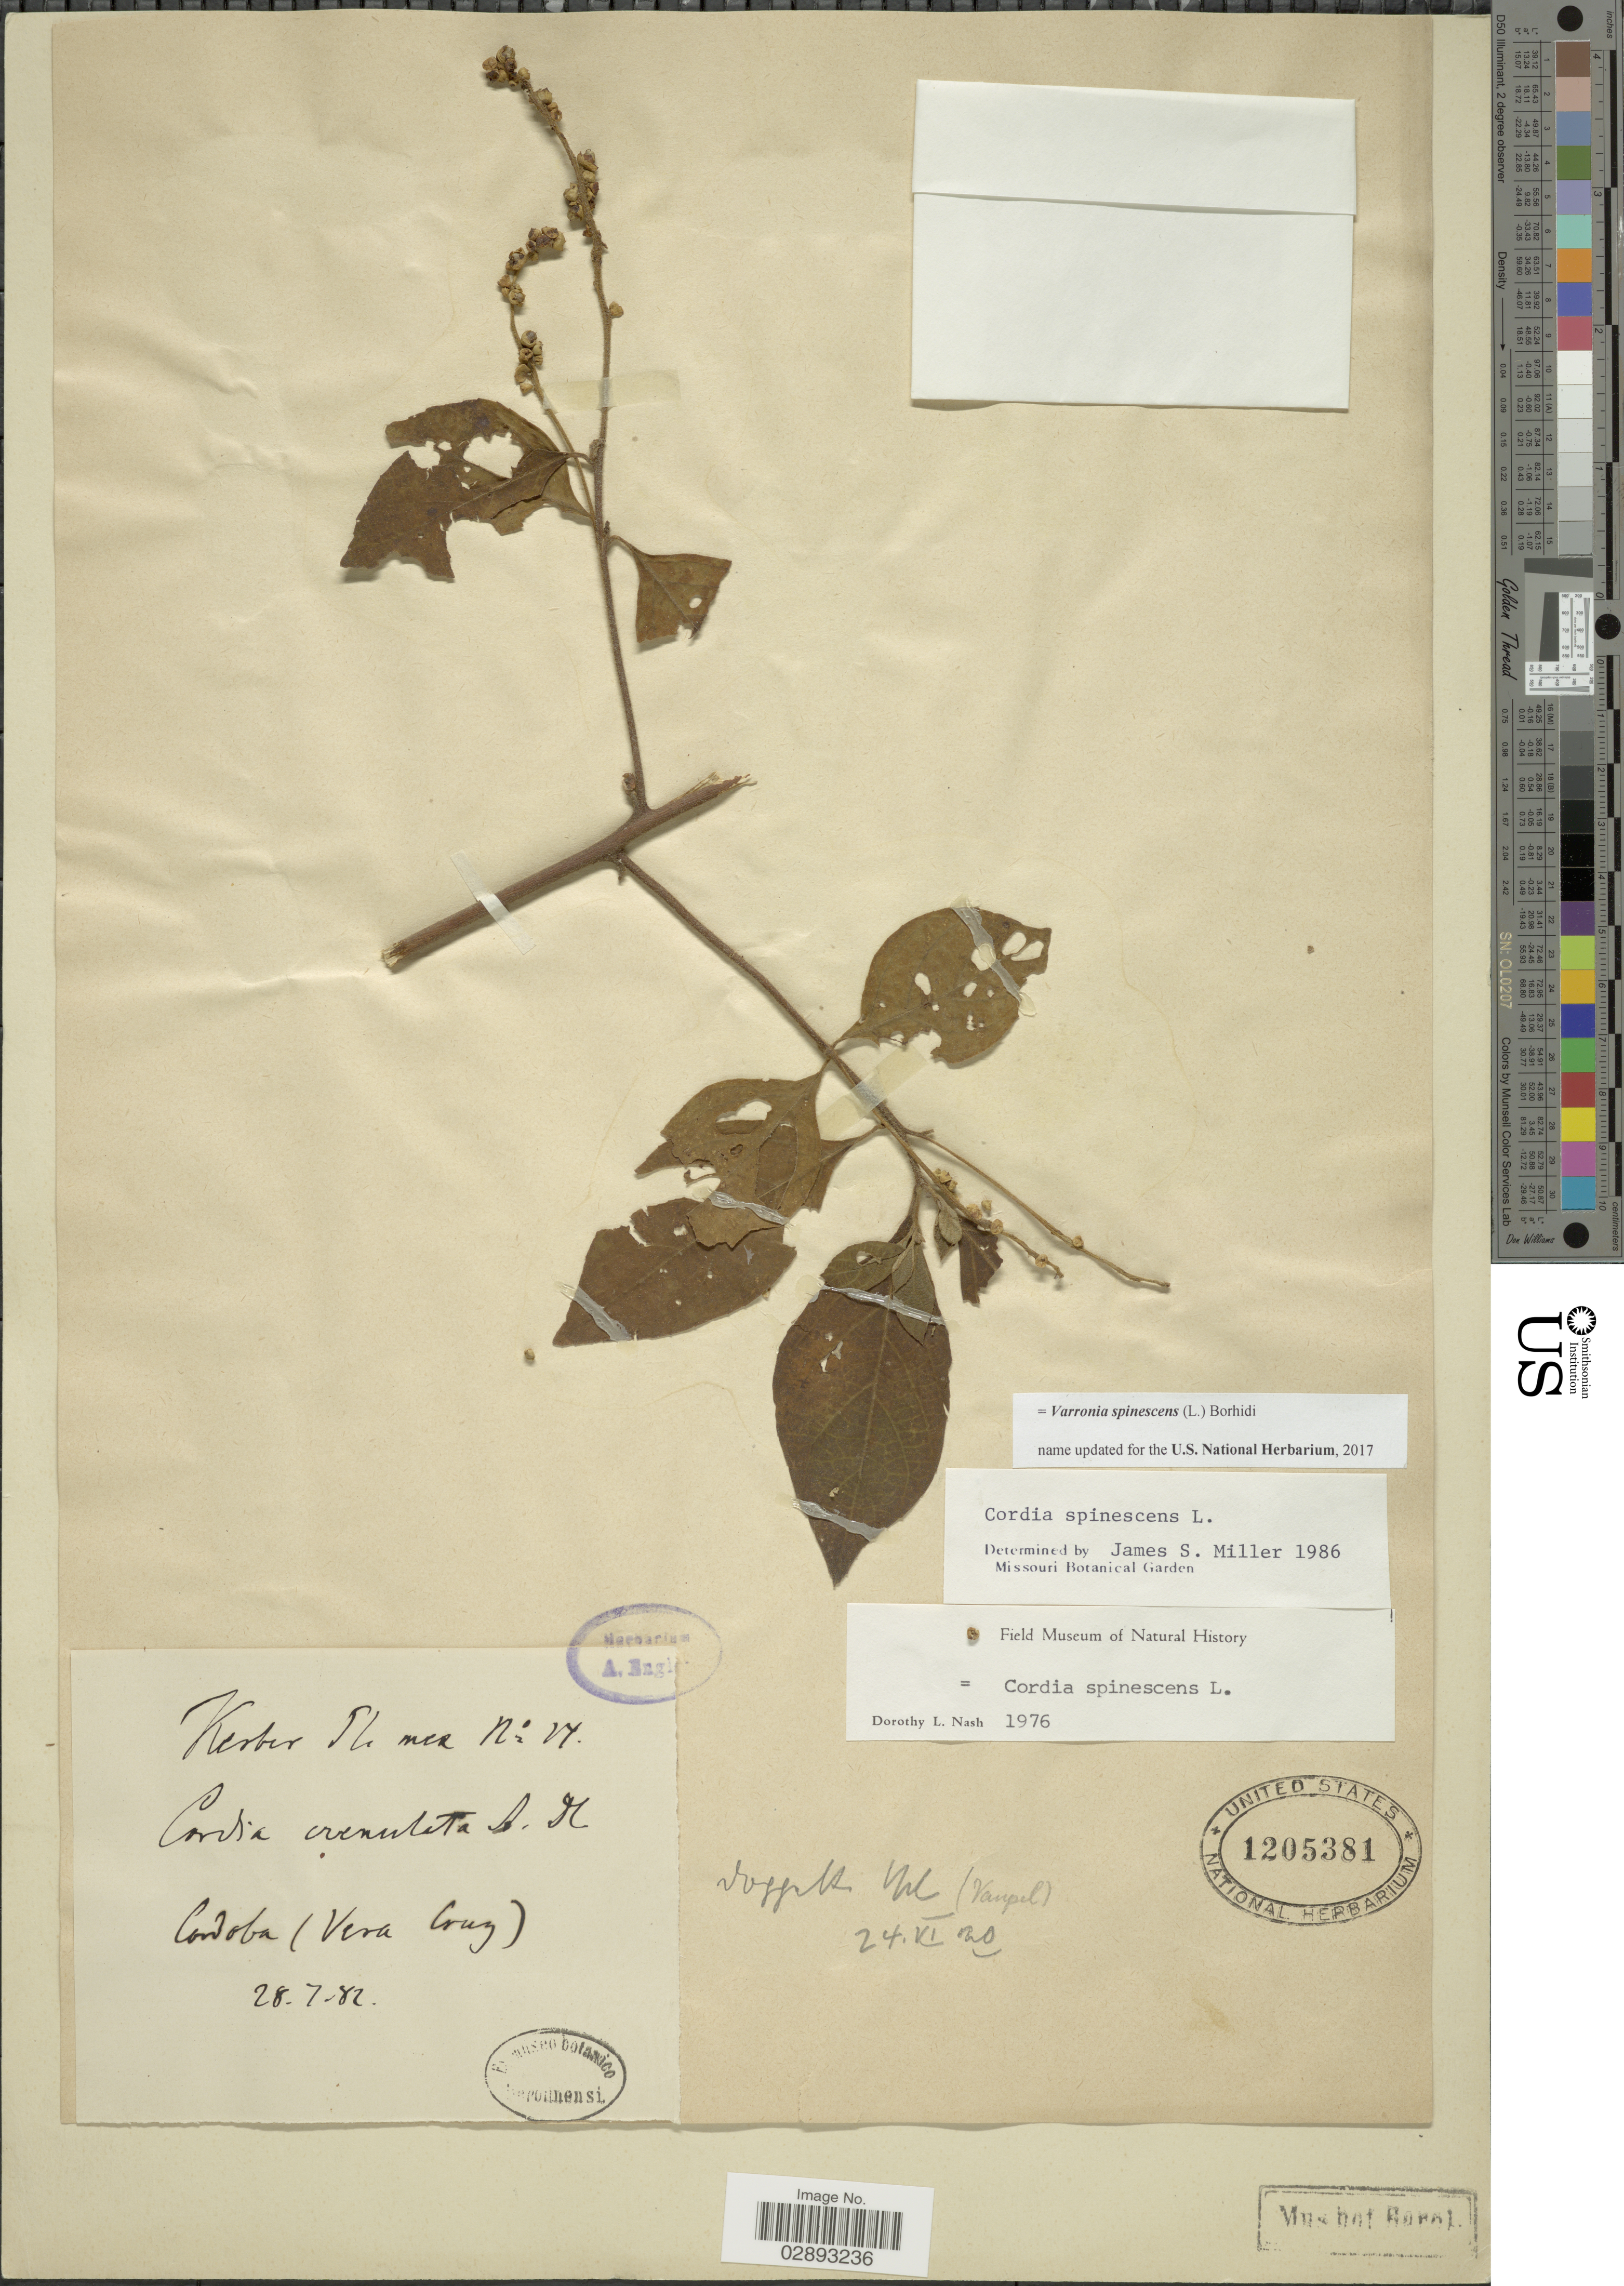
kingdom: Plantae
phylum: Tracheophyta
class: Magnoliopsida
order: Boraginales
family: Cordiaceae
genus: Varronia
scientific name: Varronia spinescens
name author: (L.) Borhidi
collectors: -. Kerber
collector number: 27*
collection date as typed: Transcribed d/m/y: 28/7/82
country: Mexico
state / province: Veracruz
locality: Cordoba (Vera Cruz).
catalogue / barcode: US 1205381